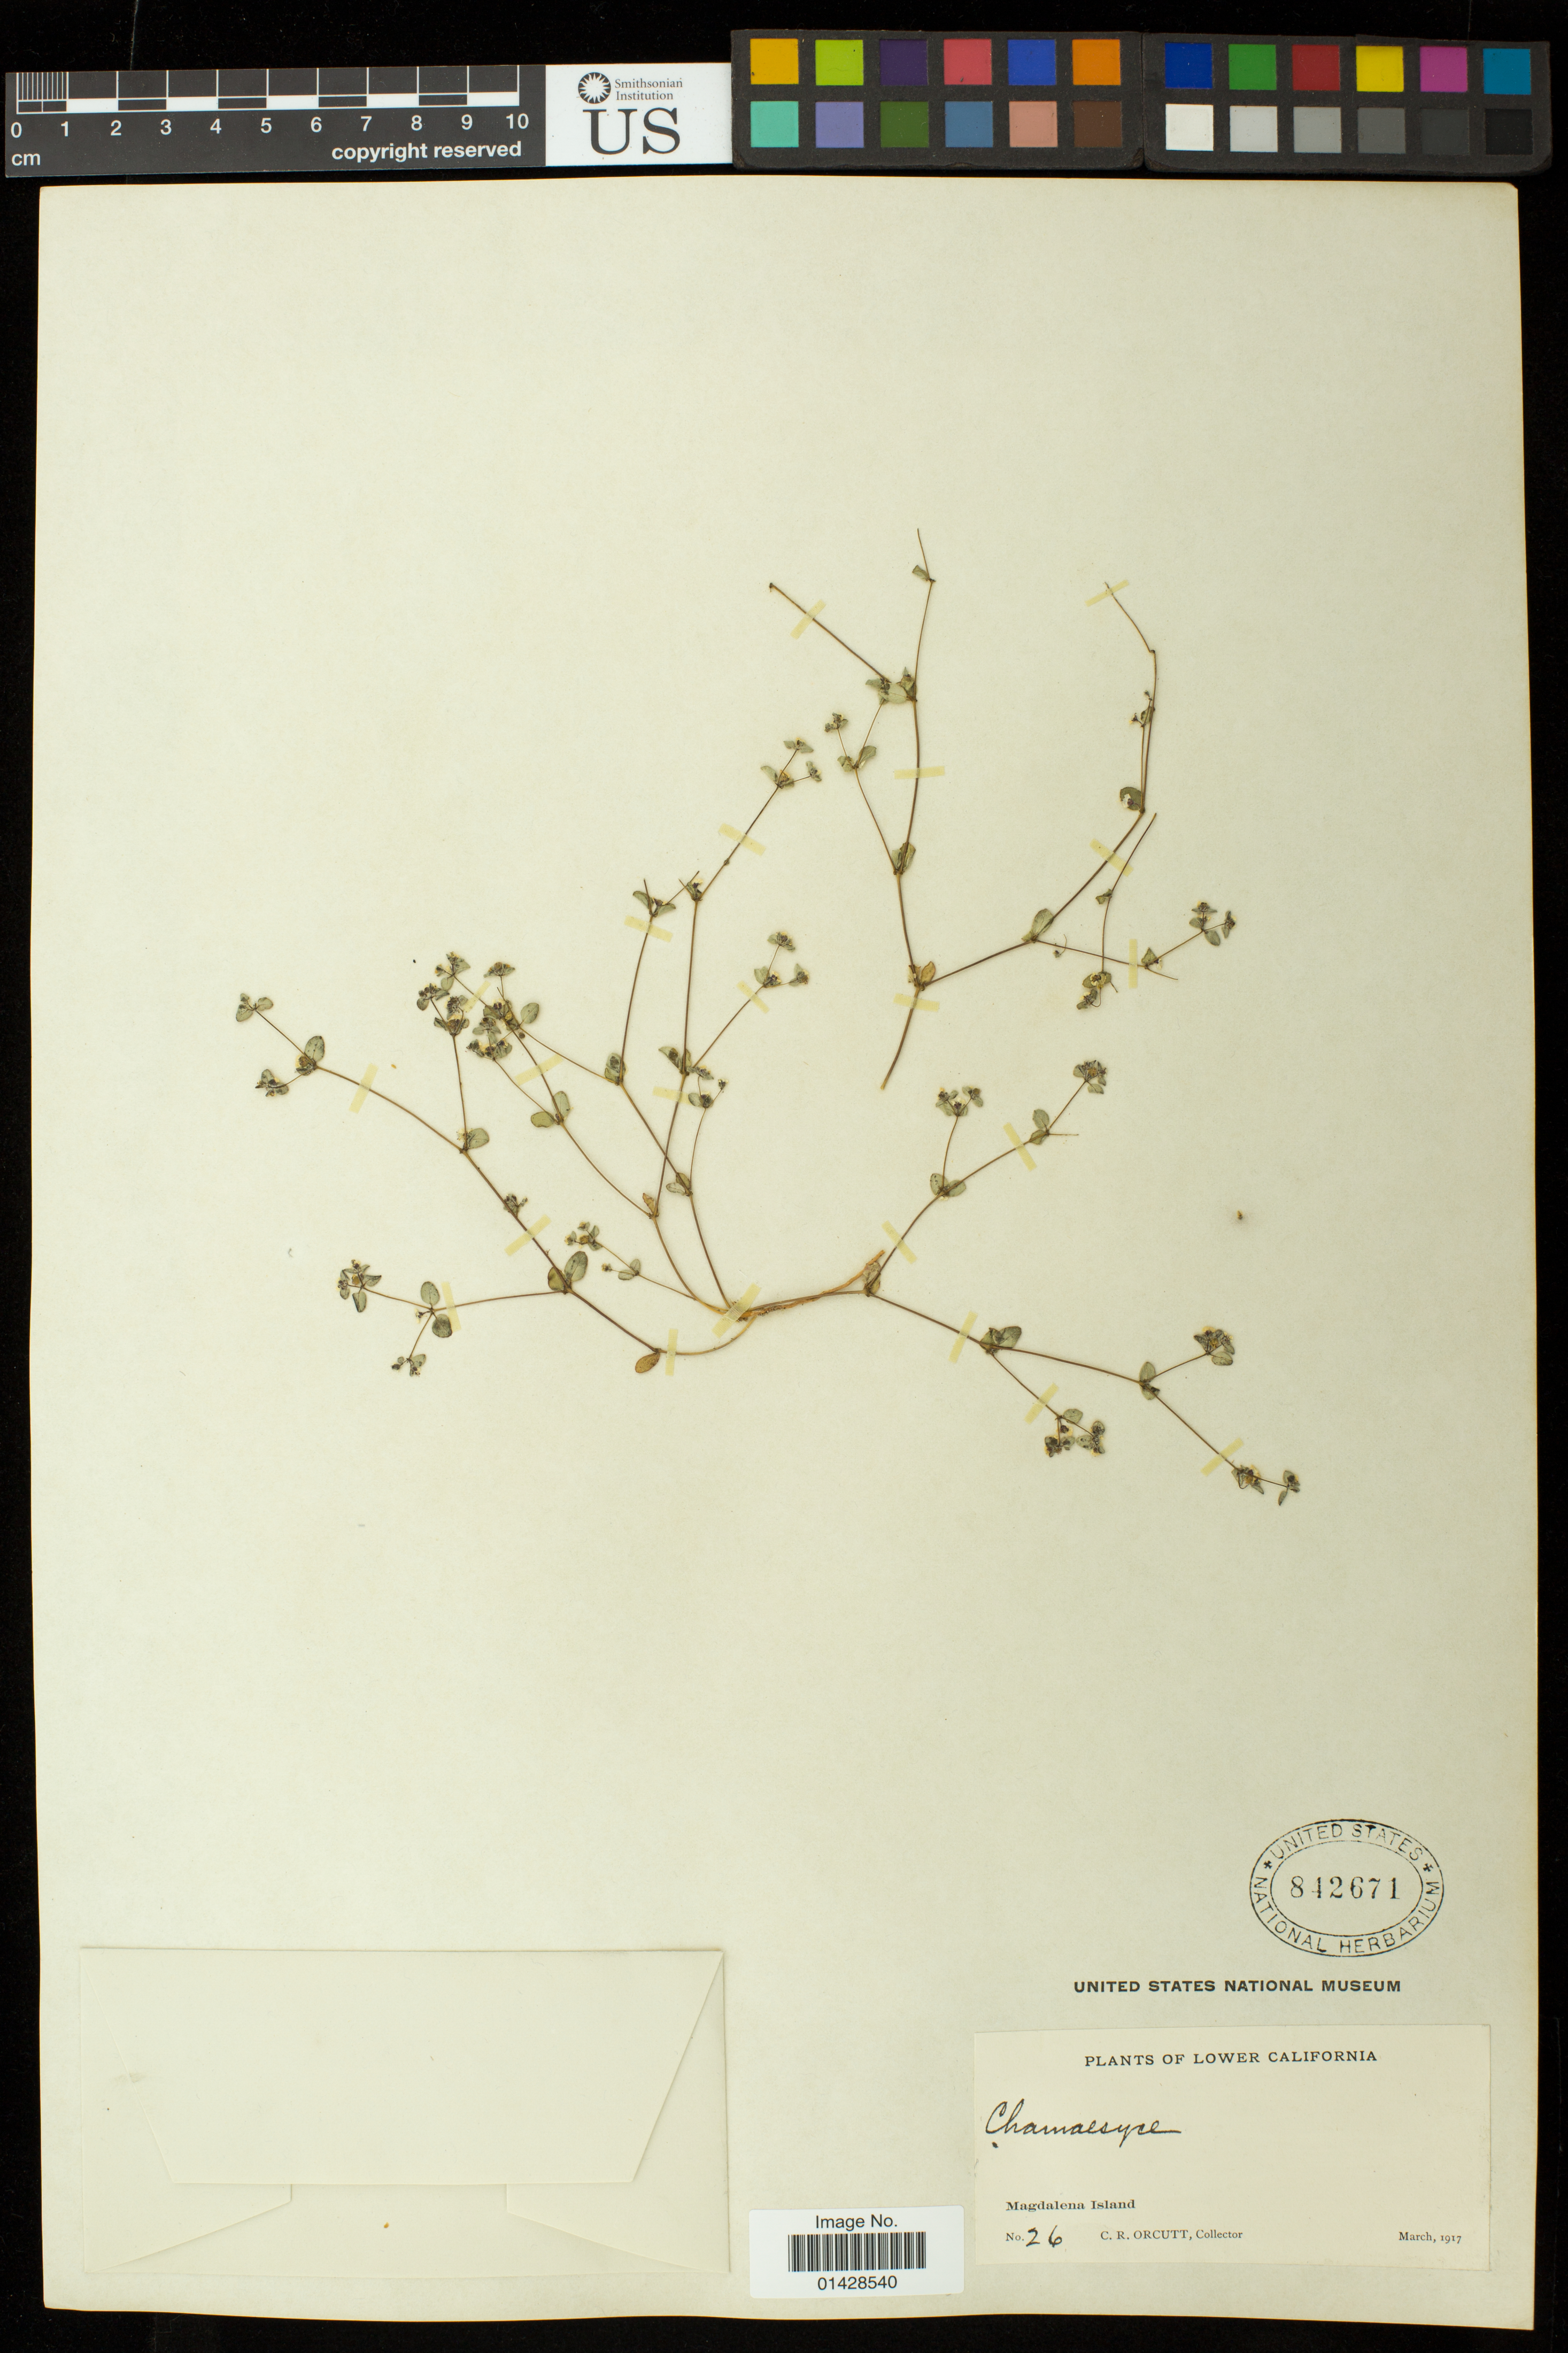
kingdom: Plantae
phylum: Tracheophyta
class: Magnoliopsida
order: Malpighiales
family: Euphorbiaceae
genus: Euphorbia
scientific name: Euphorbia polycarpa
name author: Benth.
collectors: C. R. Orcutt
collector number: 26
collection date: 1917-03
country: Mexico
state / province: Baja California Sur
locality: Magdalena Island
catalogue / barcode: US 842671